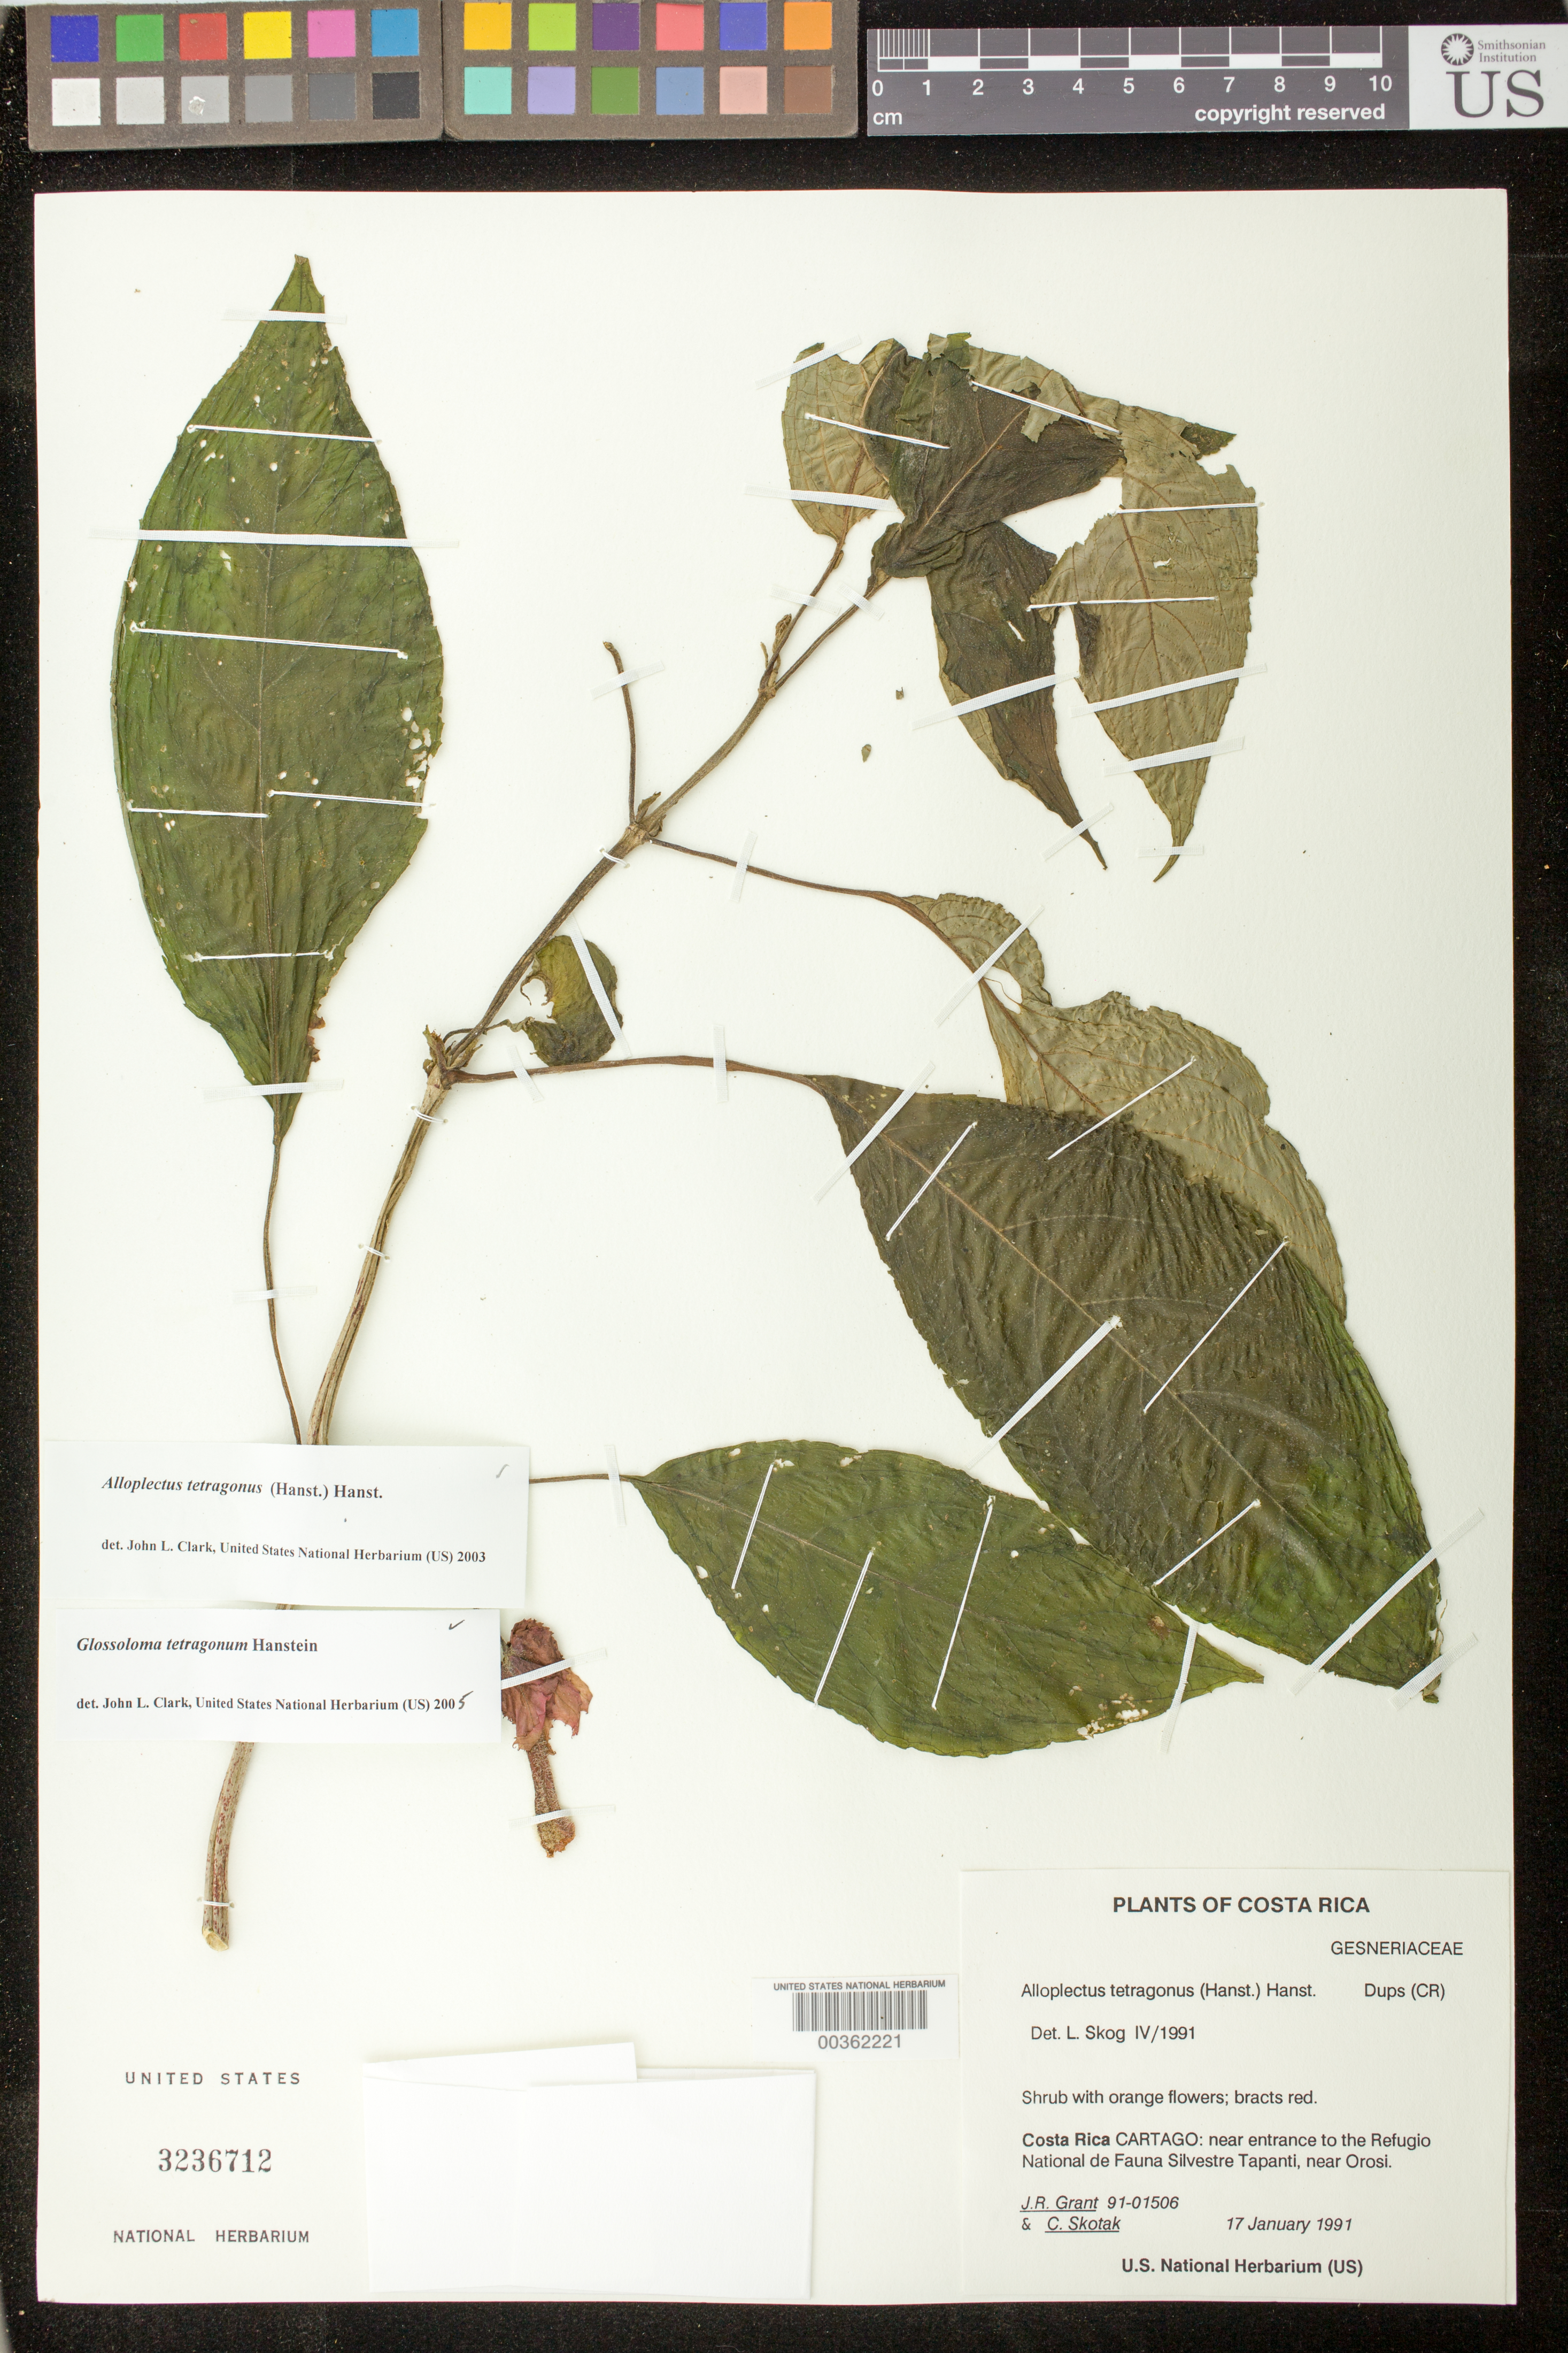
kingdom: Plantae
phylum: Tracheophyta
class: Magnoliopsida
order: Lamiales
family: Gesneriaceae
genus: Glossoloma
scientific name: Glossoloma tetragonum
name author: Hanst.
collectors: J. R. Grant & C. Skotak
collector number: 9101506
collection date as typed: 17 Jan 1991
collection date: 1991-01-17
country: Costa Rica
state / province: Cartago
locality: Near entrance to Refugio National de Fauna Silvestre Tapanti, near Orosi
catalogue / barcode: US 3236712